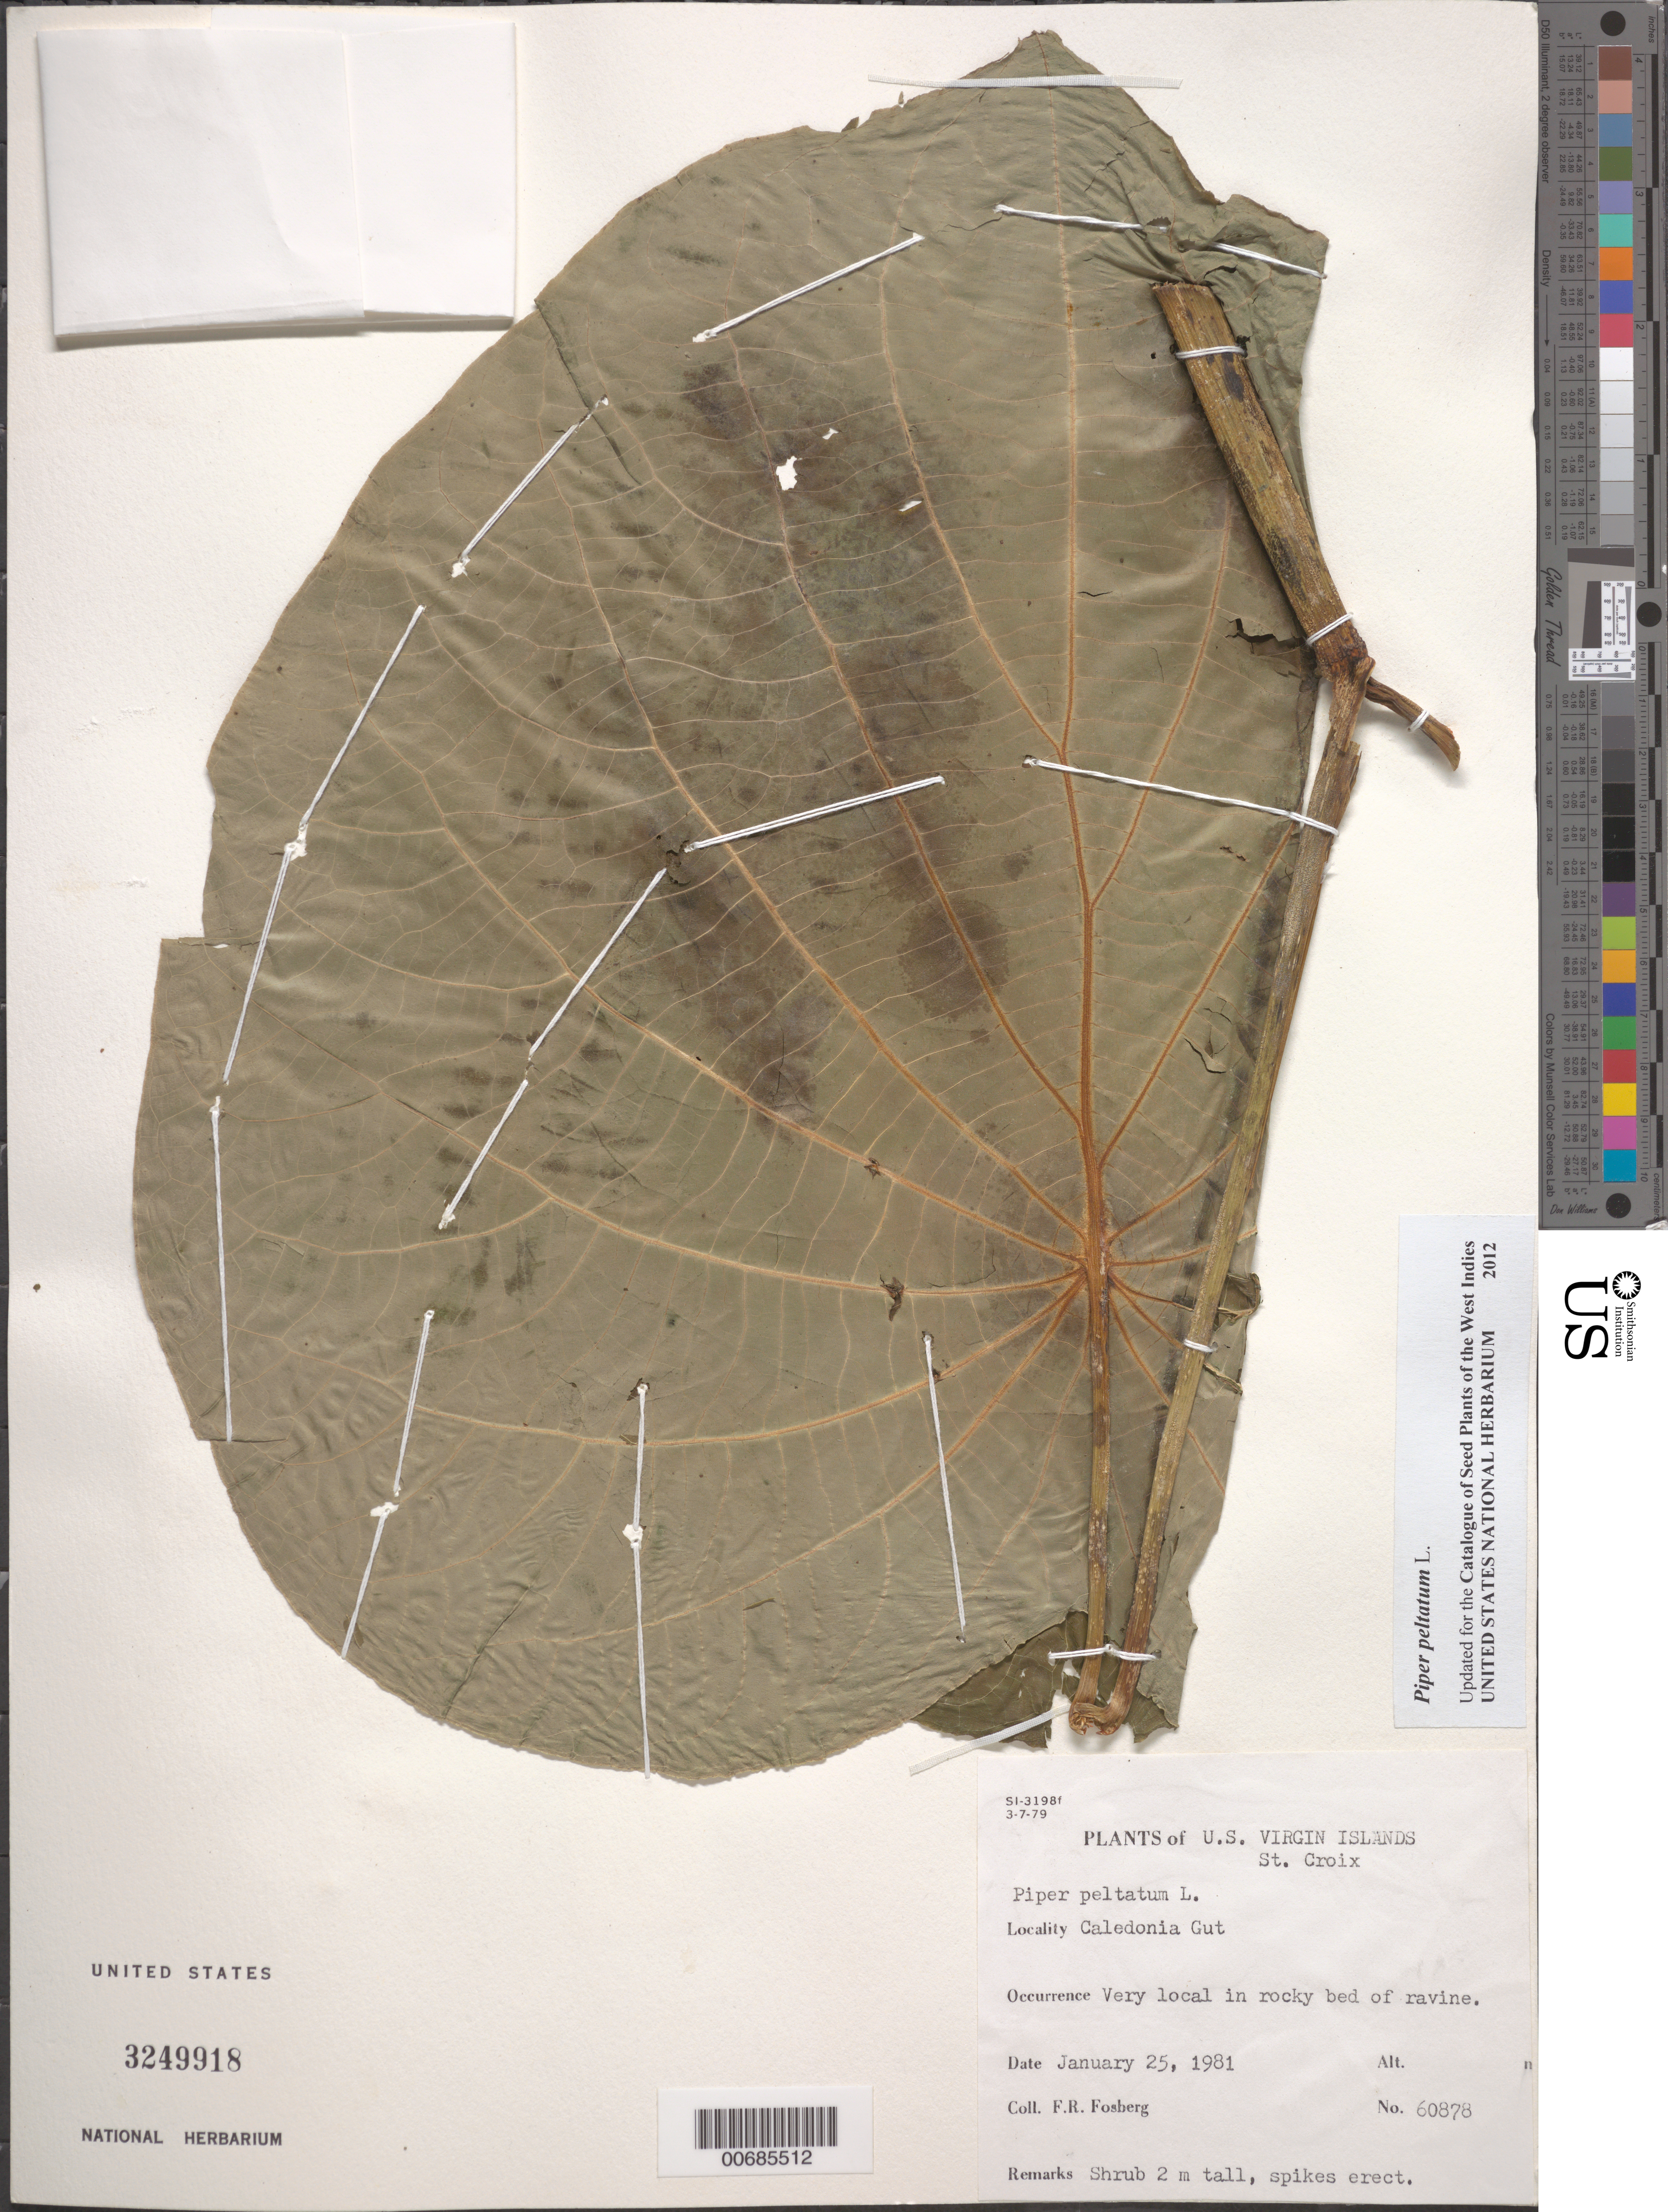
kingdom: Plantae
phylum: Tracheophyta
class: Magnoliopsida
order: Piperales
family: Piperaceae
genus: Piper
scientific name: Piper peltatum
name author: L.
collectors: F. R. Fosberg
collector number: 60878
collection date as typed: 25 Jan 1981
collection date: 1981-01-25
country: U.S. Virgin Islands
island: St. Croix Island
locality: Caledonia Gut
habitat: very local in rocky bed of ravine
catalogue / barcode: US 3249918